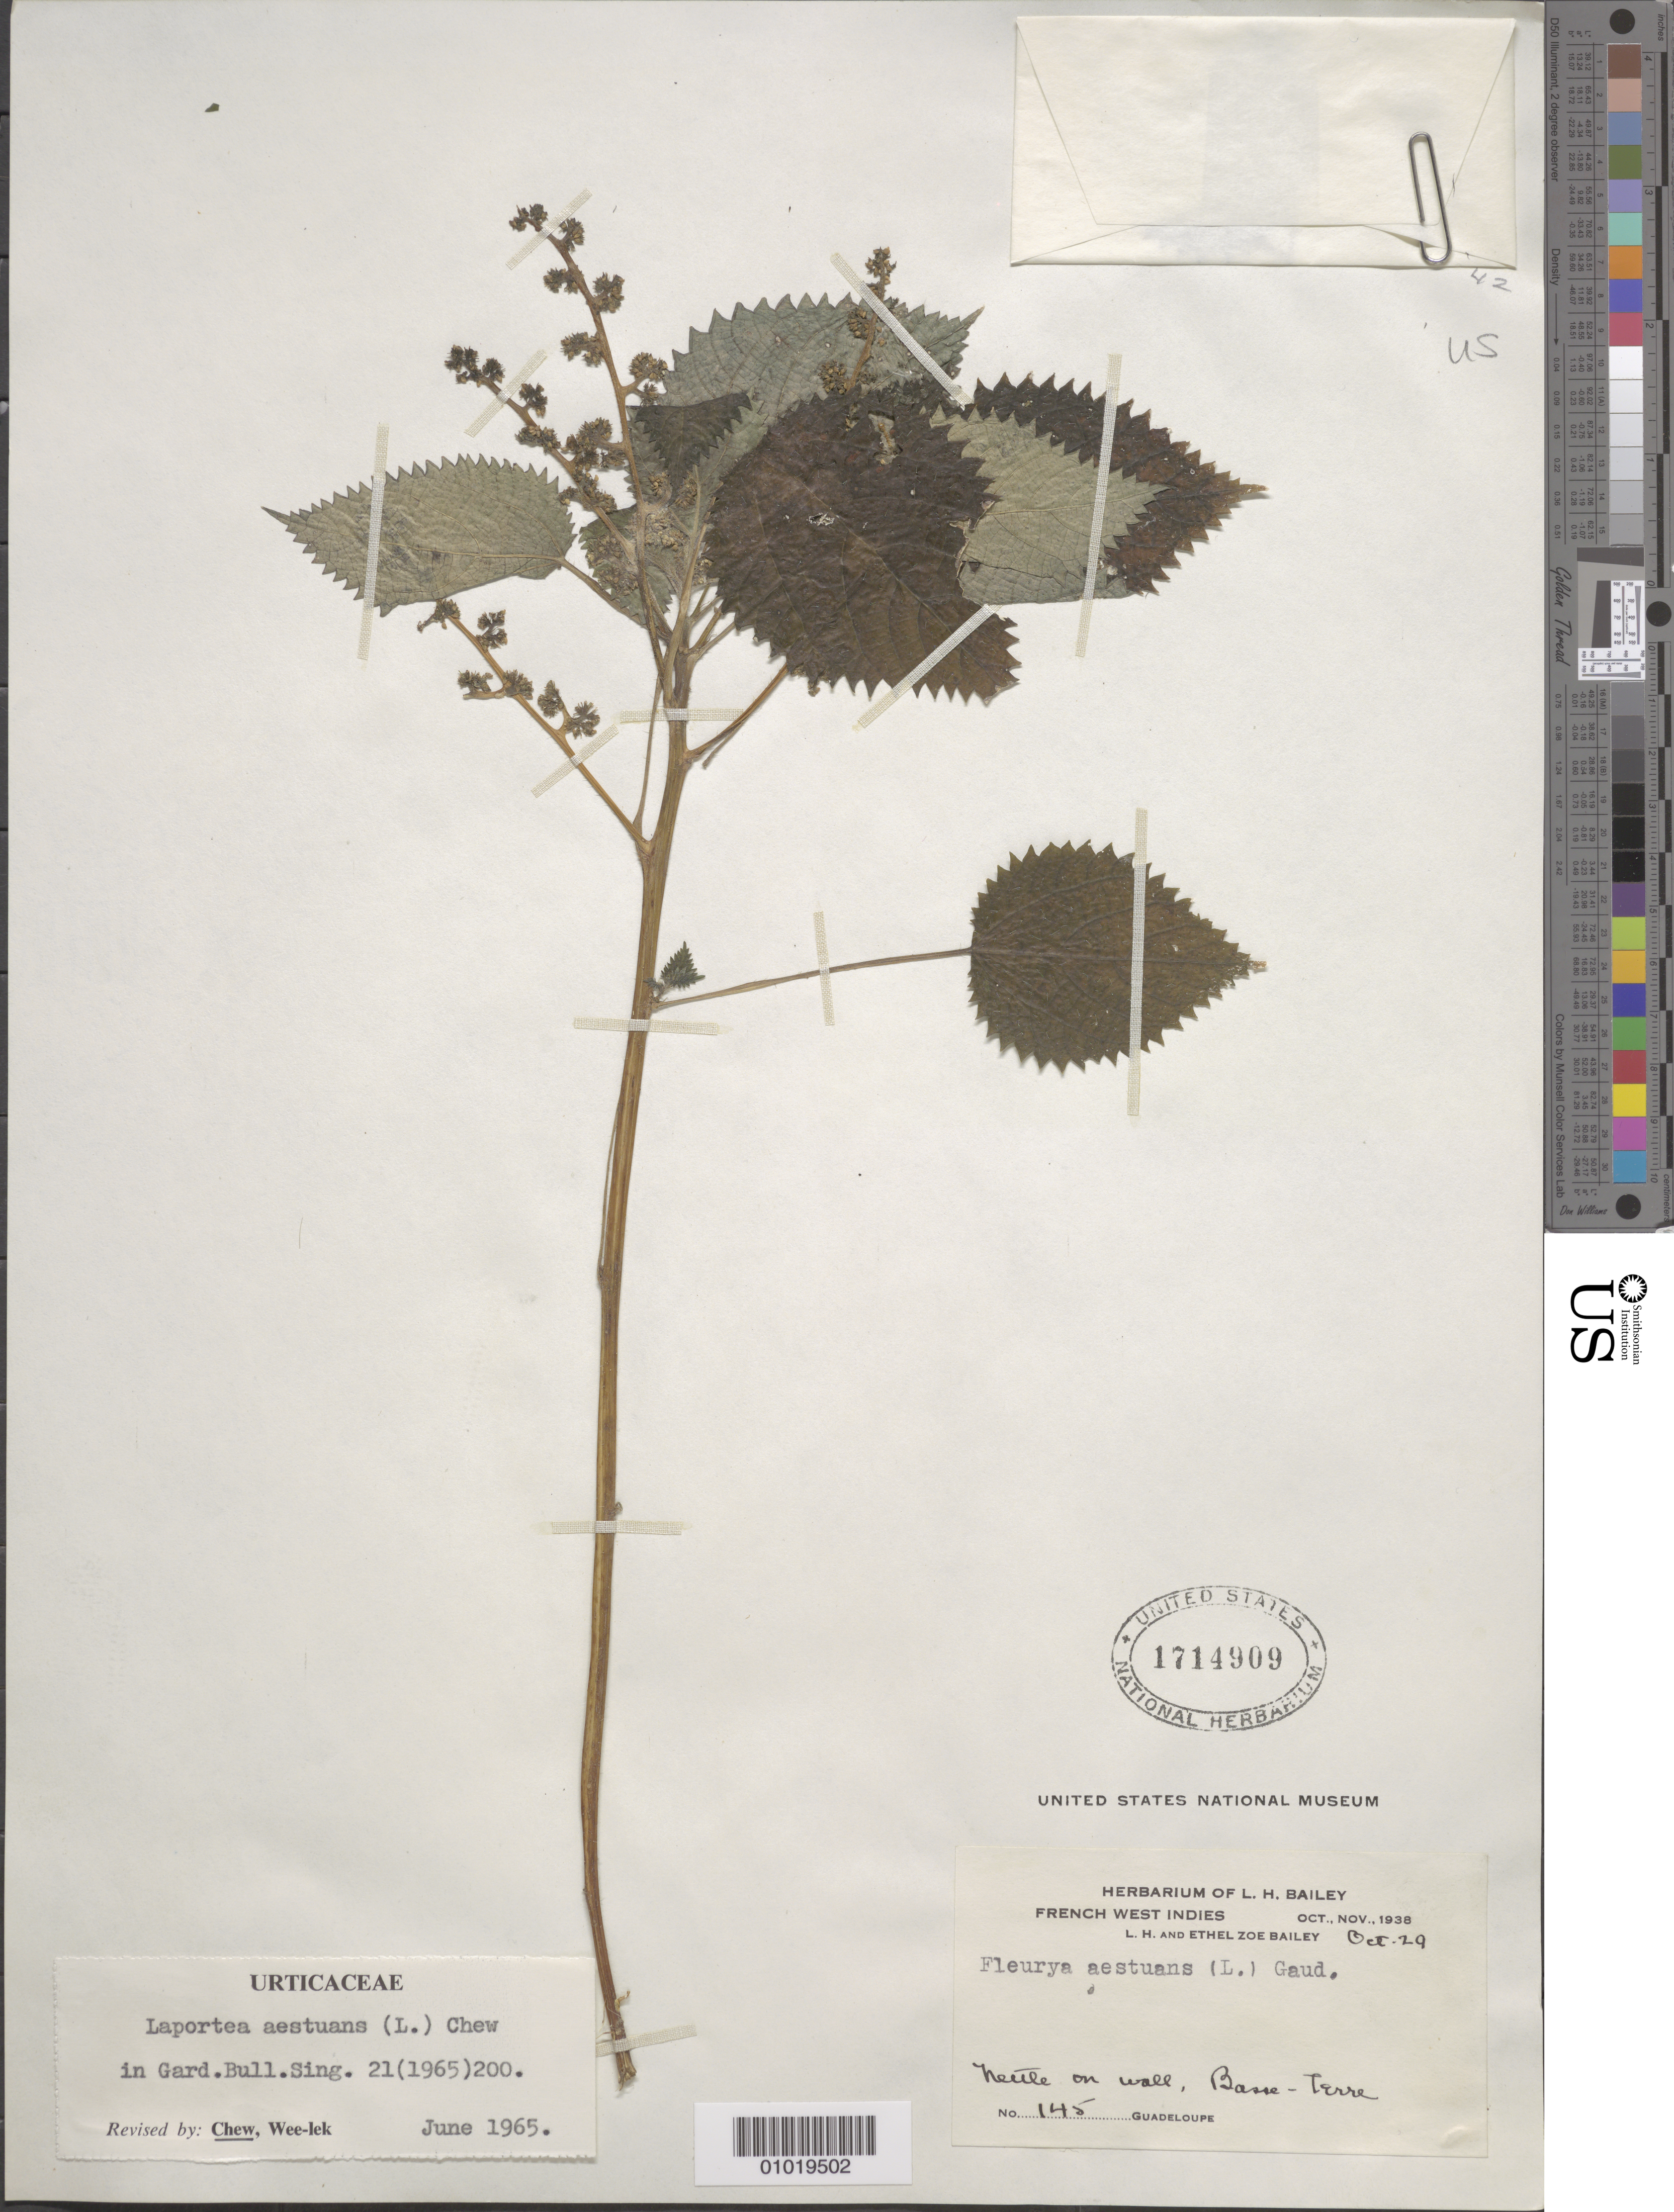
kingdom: Plantae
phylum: Tracheophyta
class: Magnoliopsida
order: Rosales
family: Urticaceae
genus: Laportea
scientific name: Laportea aestuans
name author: (L.) Chew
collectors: L. H. Bailey & E. Z. Bailey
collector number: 145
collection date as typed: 29 Oct 1938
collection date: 1938-10-29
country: Guadeloupe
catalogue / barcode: US 1714909